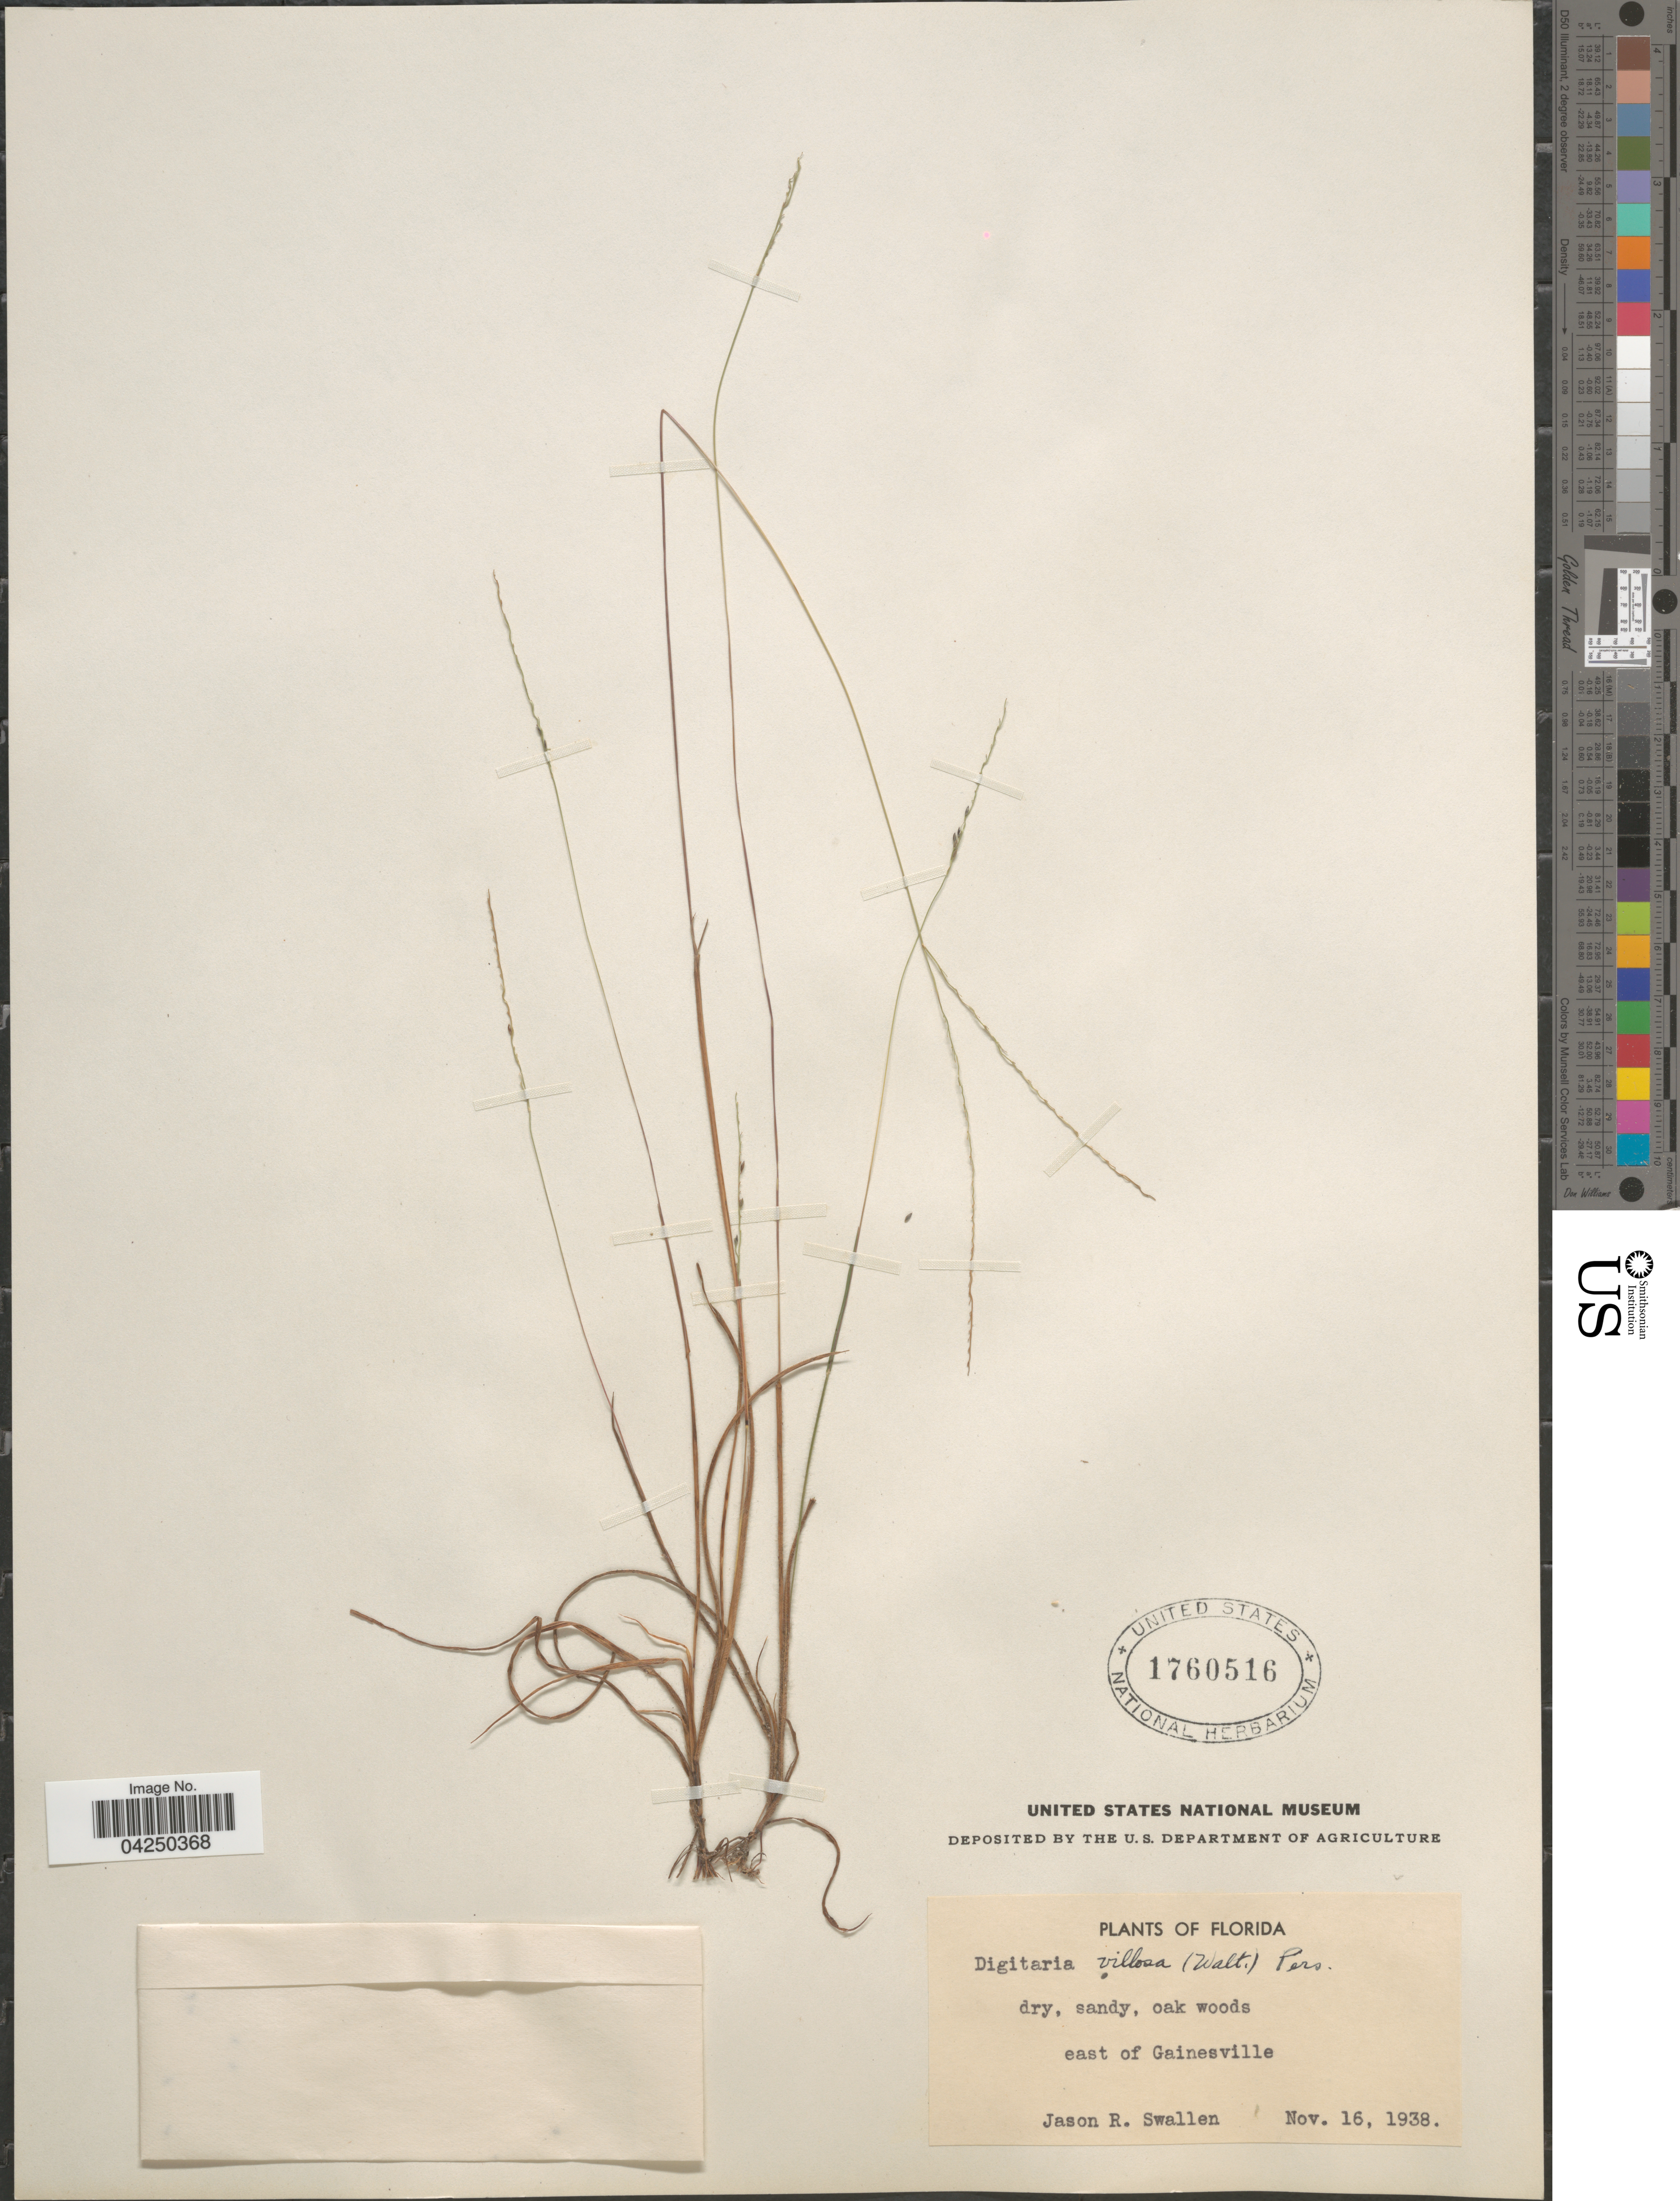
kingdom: Plantae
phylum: Tracheophyta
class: Liliopsida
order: Poales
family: Poaceae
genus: Digitaria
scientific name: Digitaria villosa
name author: (Walter) Pers.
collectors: J. R. Swallen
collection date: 1938-11-16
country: United States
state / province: Florida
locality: Dry, sandy, oak woods east of Gainesville.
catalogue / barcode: US 1760516